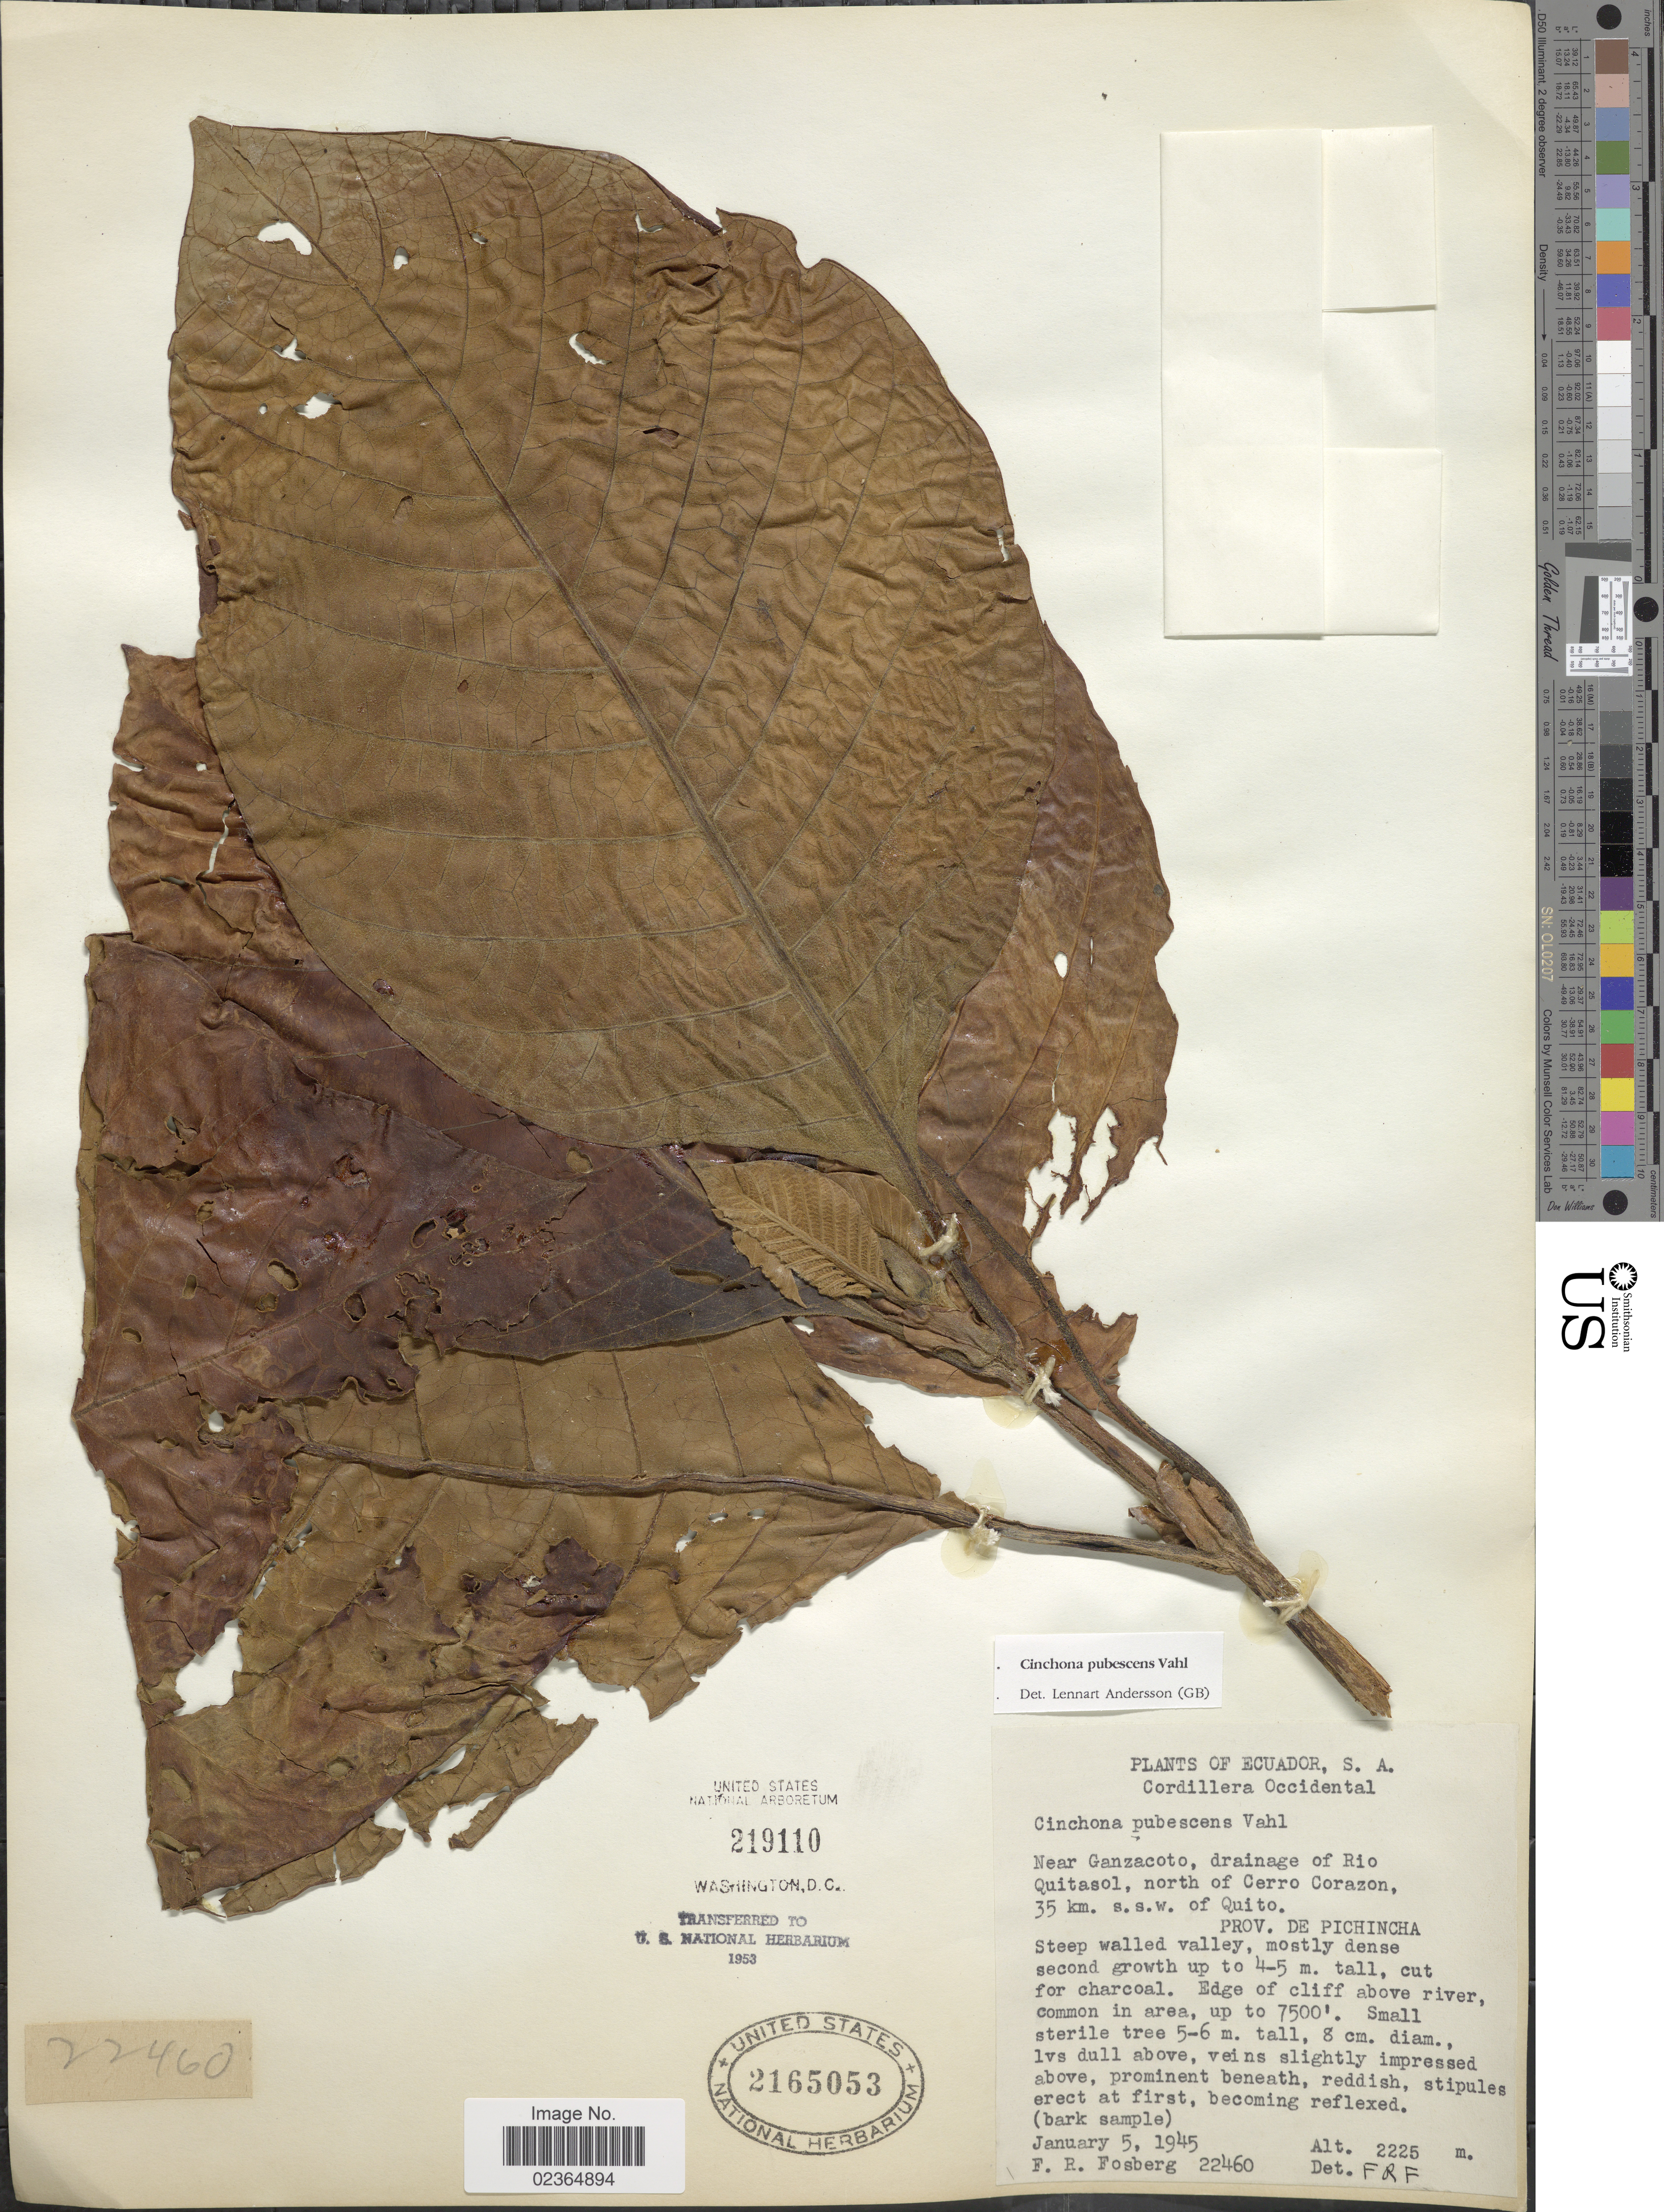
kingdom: Plantae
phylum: Tracheophyta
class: Magnoliopsida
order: Gentianales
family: Rubiaceae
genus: Cinchona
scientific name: Cinchona pubescens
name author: Vahl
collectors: F. R. Fosberg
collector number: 22460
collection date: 1945-01-05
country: Ecuador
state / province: Pichincha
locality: Cordillera Occidental. Near Ganzacoto, drainage of Rio Quitasol, north of Cerro Corazon, 35 km. s.s.w. of Quito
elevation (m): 2225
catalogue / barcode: US 2165053